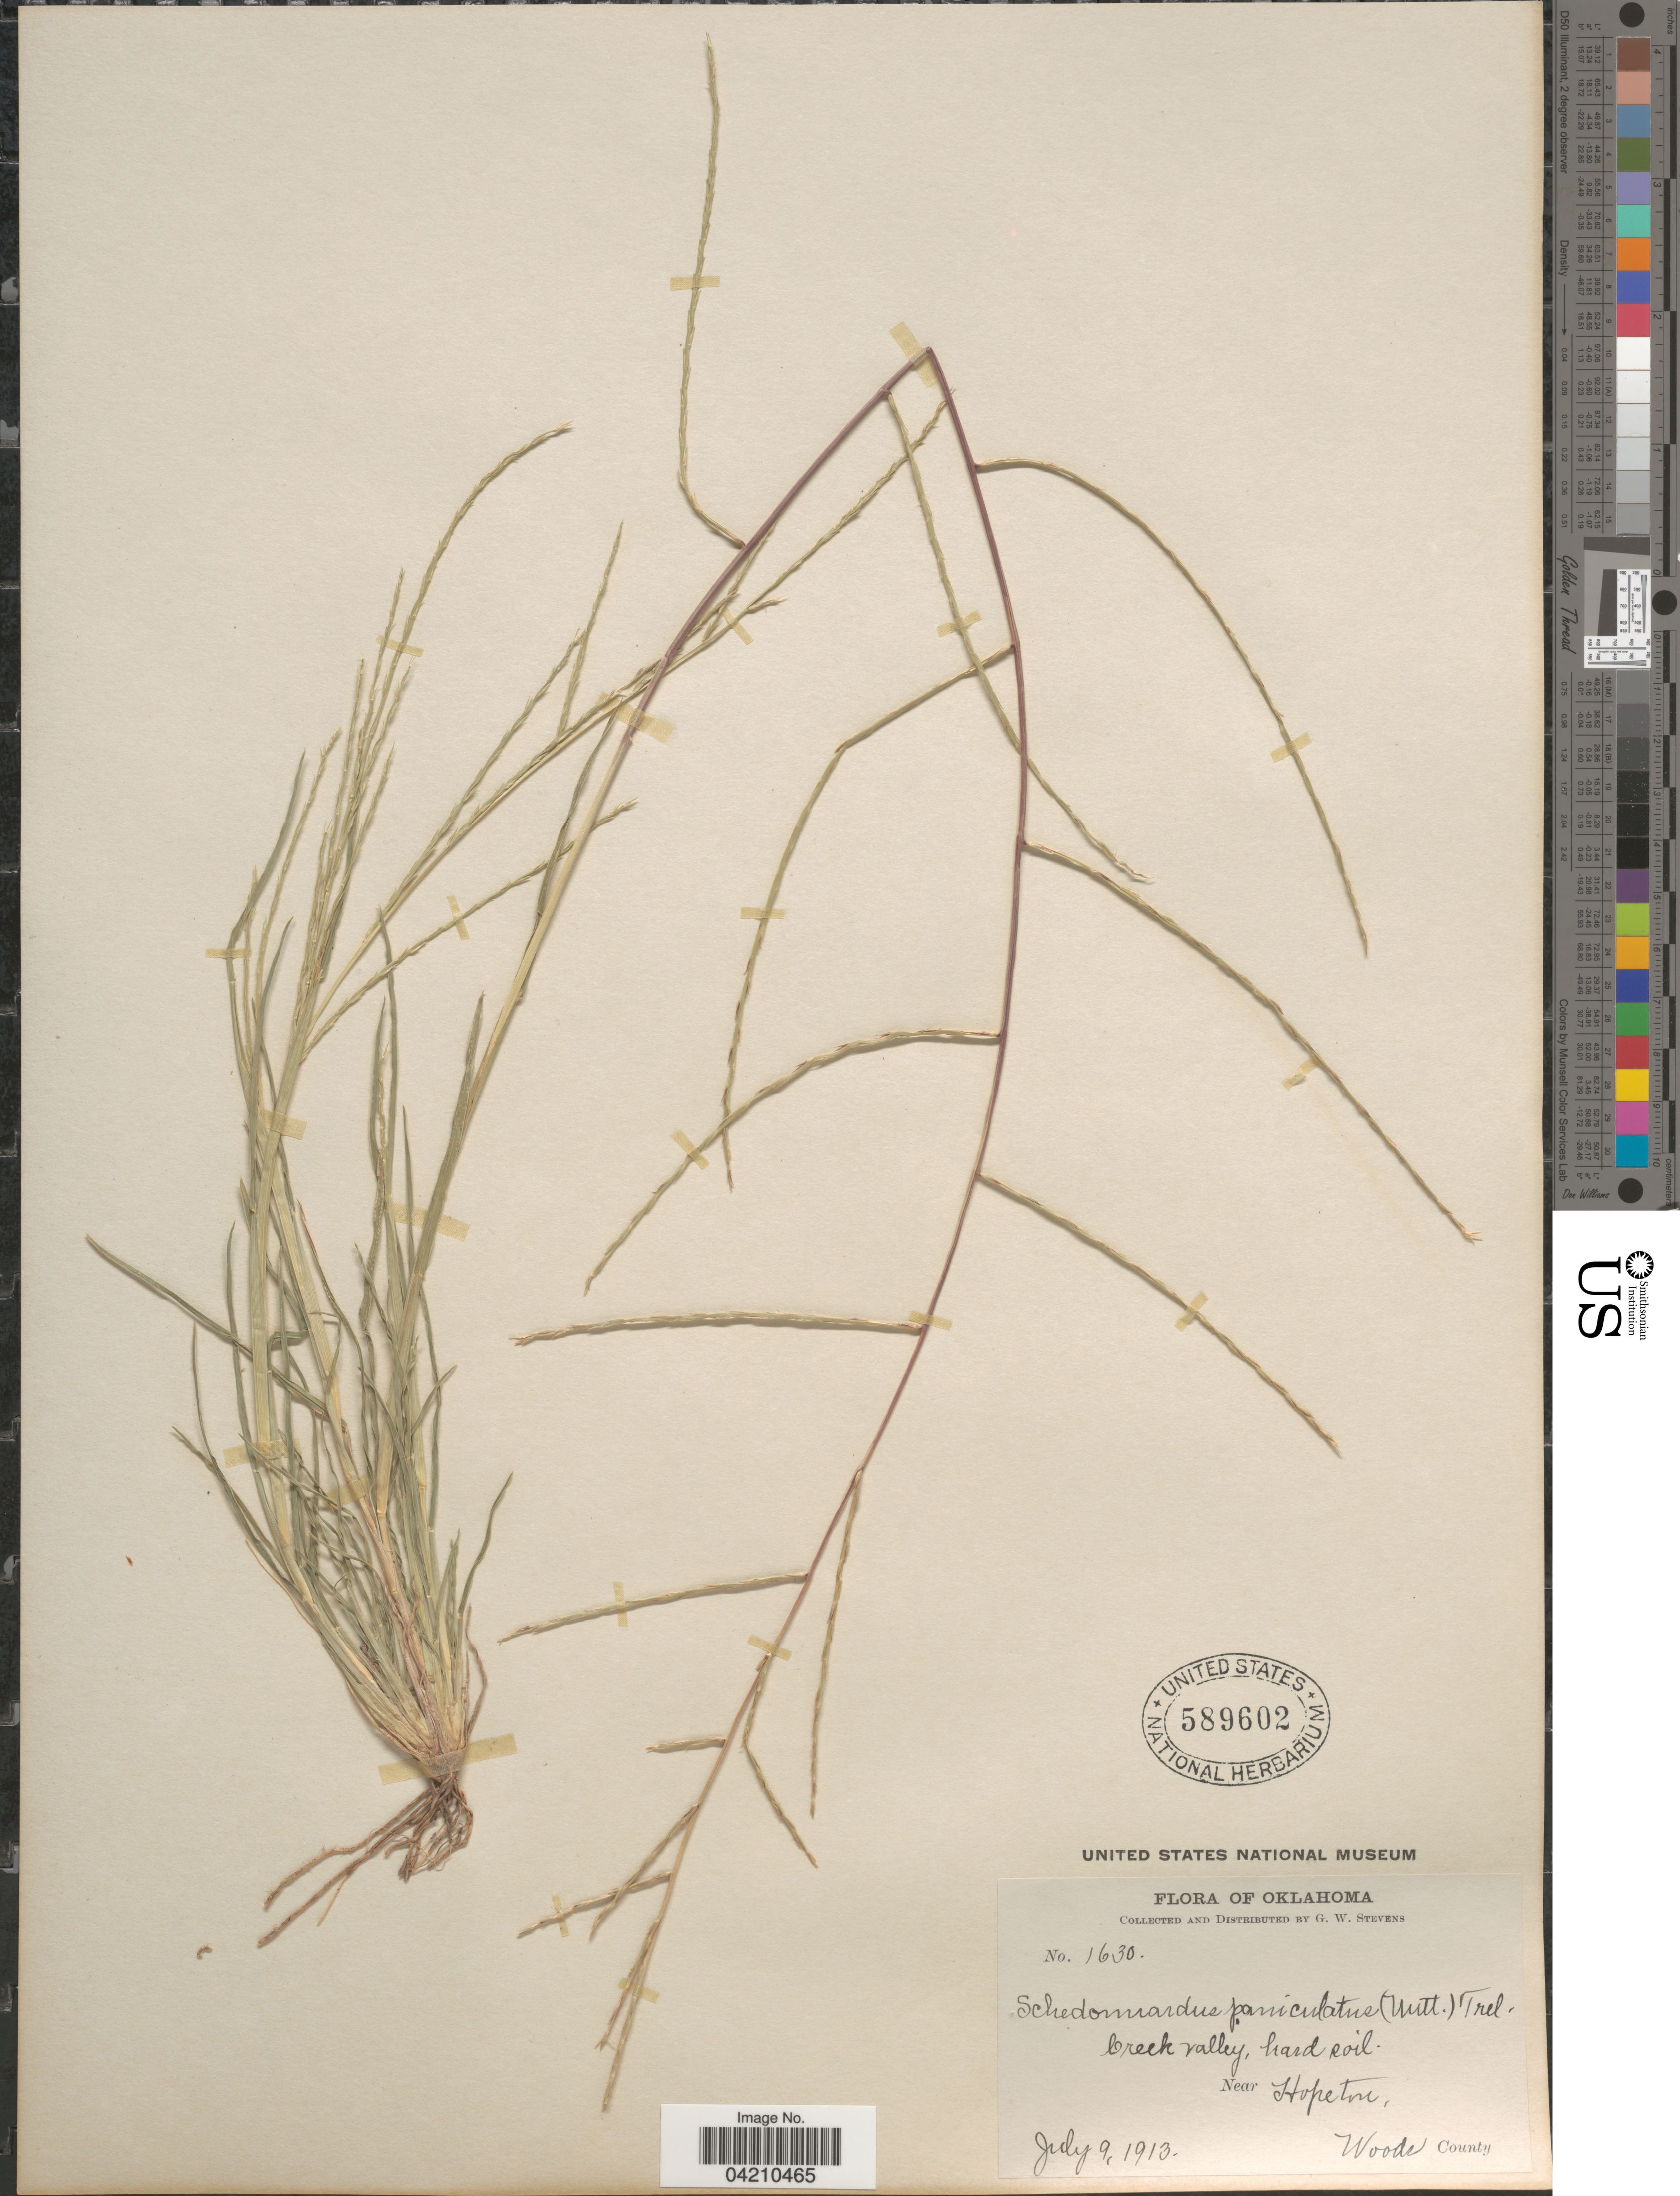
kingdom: Plantae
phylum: Tracheophyta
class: Liliopsida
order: Poales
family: Poaceae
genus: Muhlenbergia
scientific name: Muhlenbergia paniculata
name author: (Nutt.) Columbus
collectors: G. W. Stevens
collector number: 1630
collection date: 1913-07-09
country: United States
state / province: Oklahoma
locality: Creek valley, hard soil. Near Hopeton. Woods County.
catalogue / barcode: US 589602